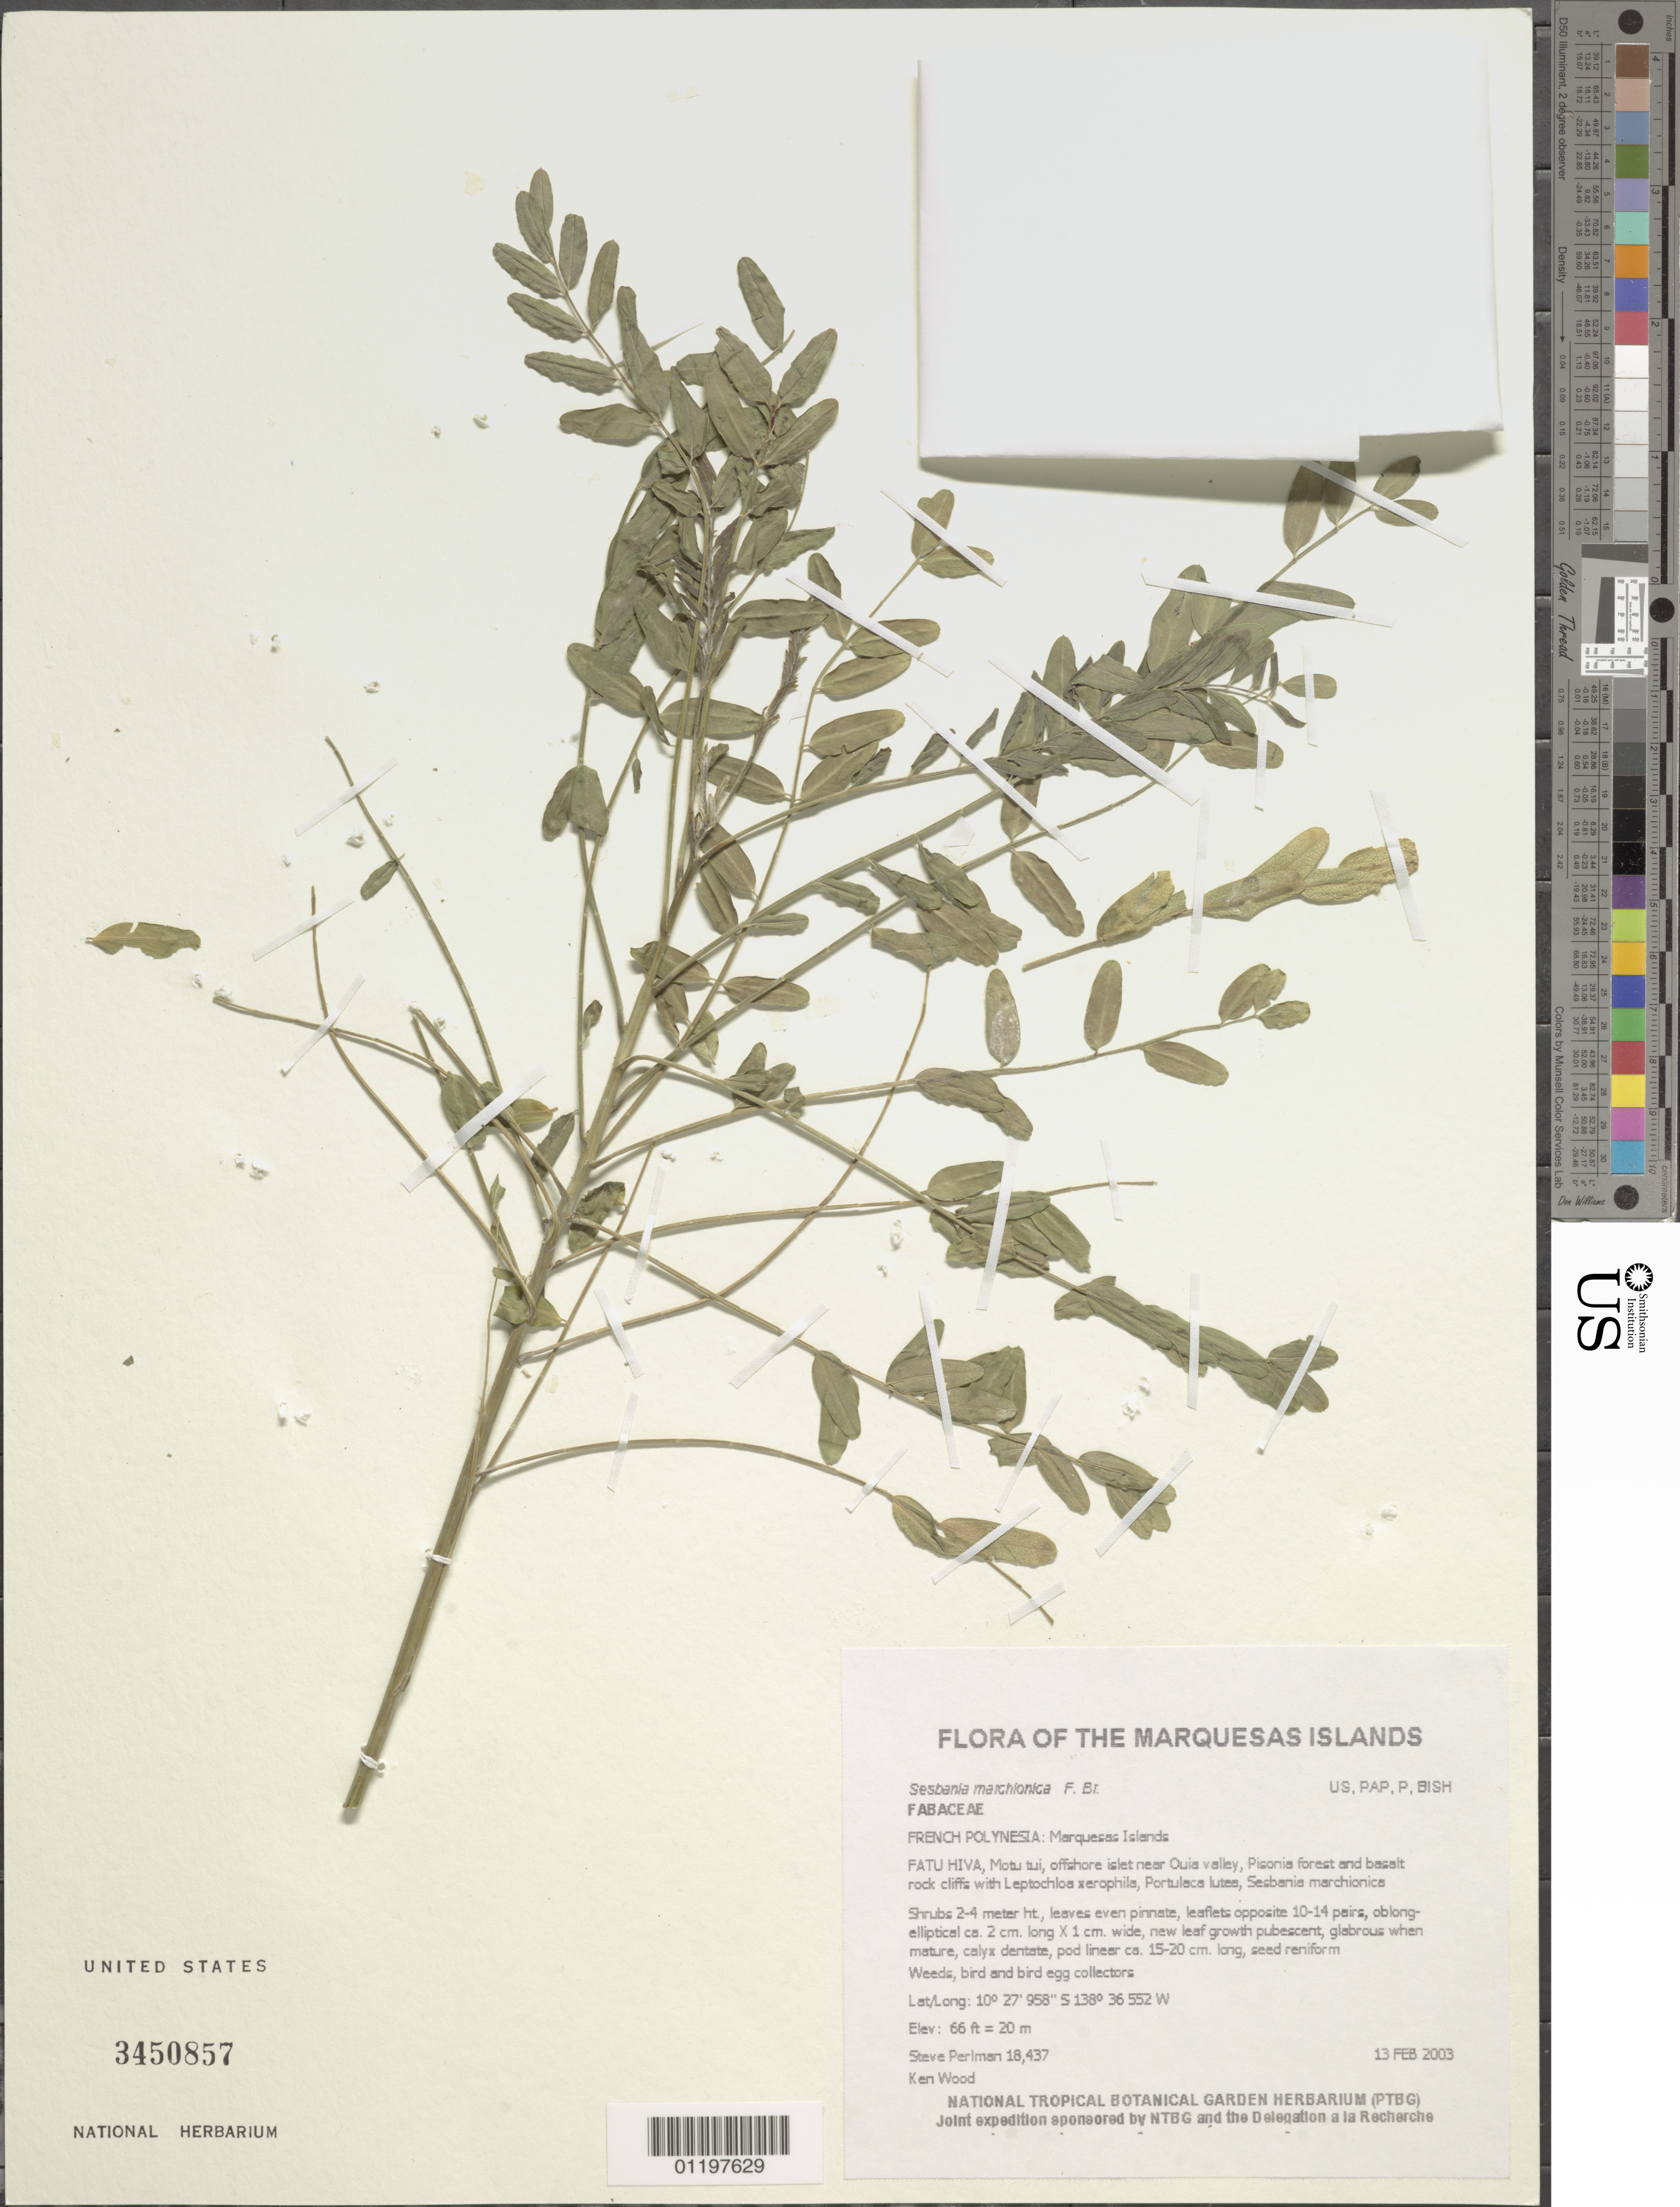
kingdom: Plantae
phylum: Tracheophyta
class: Magnoliopsida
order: Fabales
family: Fabaceae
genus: Sesbania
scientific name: Sesbania marchionica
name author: F. Br.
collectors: S. P. Perlman & K. R. Wood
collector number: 18437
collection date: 2003-02-13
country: French Polynesia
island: Fatu Hiva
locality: Motu tui, offshore islet near Ouia valley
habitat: Pisonia forest and basalt rock cliffs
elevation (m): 20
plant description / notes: Weeds, bird and bird egg collectors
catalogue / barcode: US 3450857